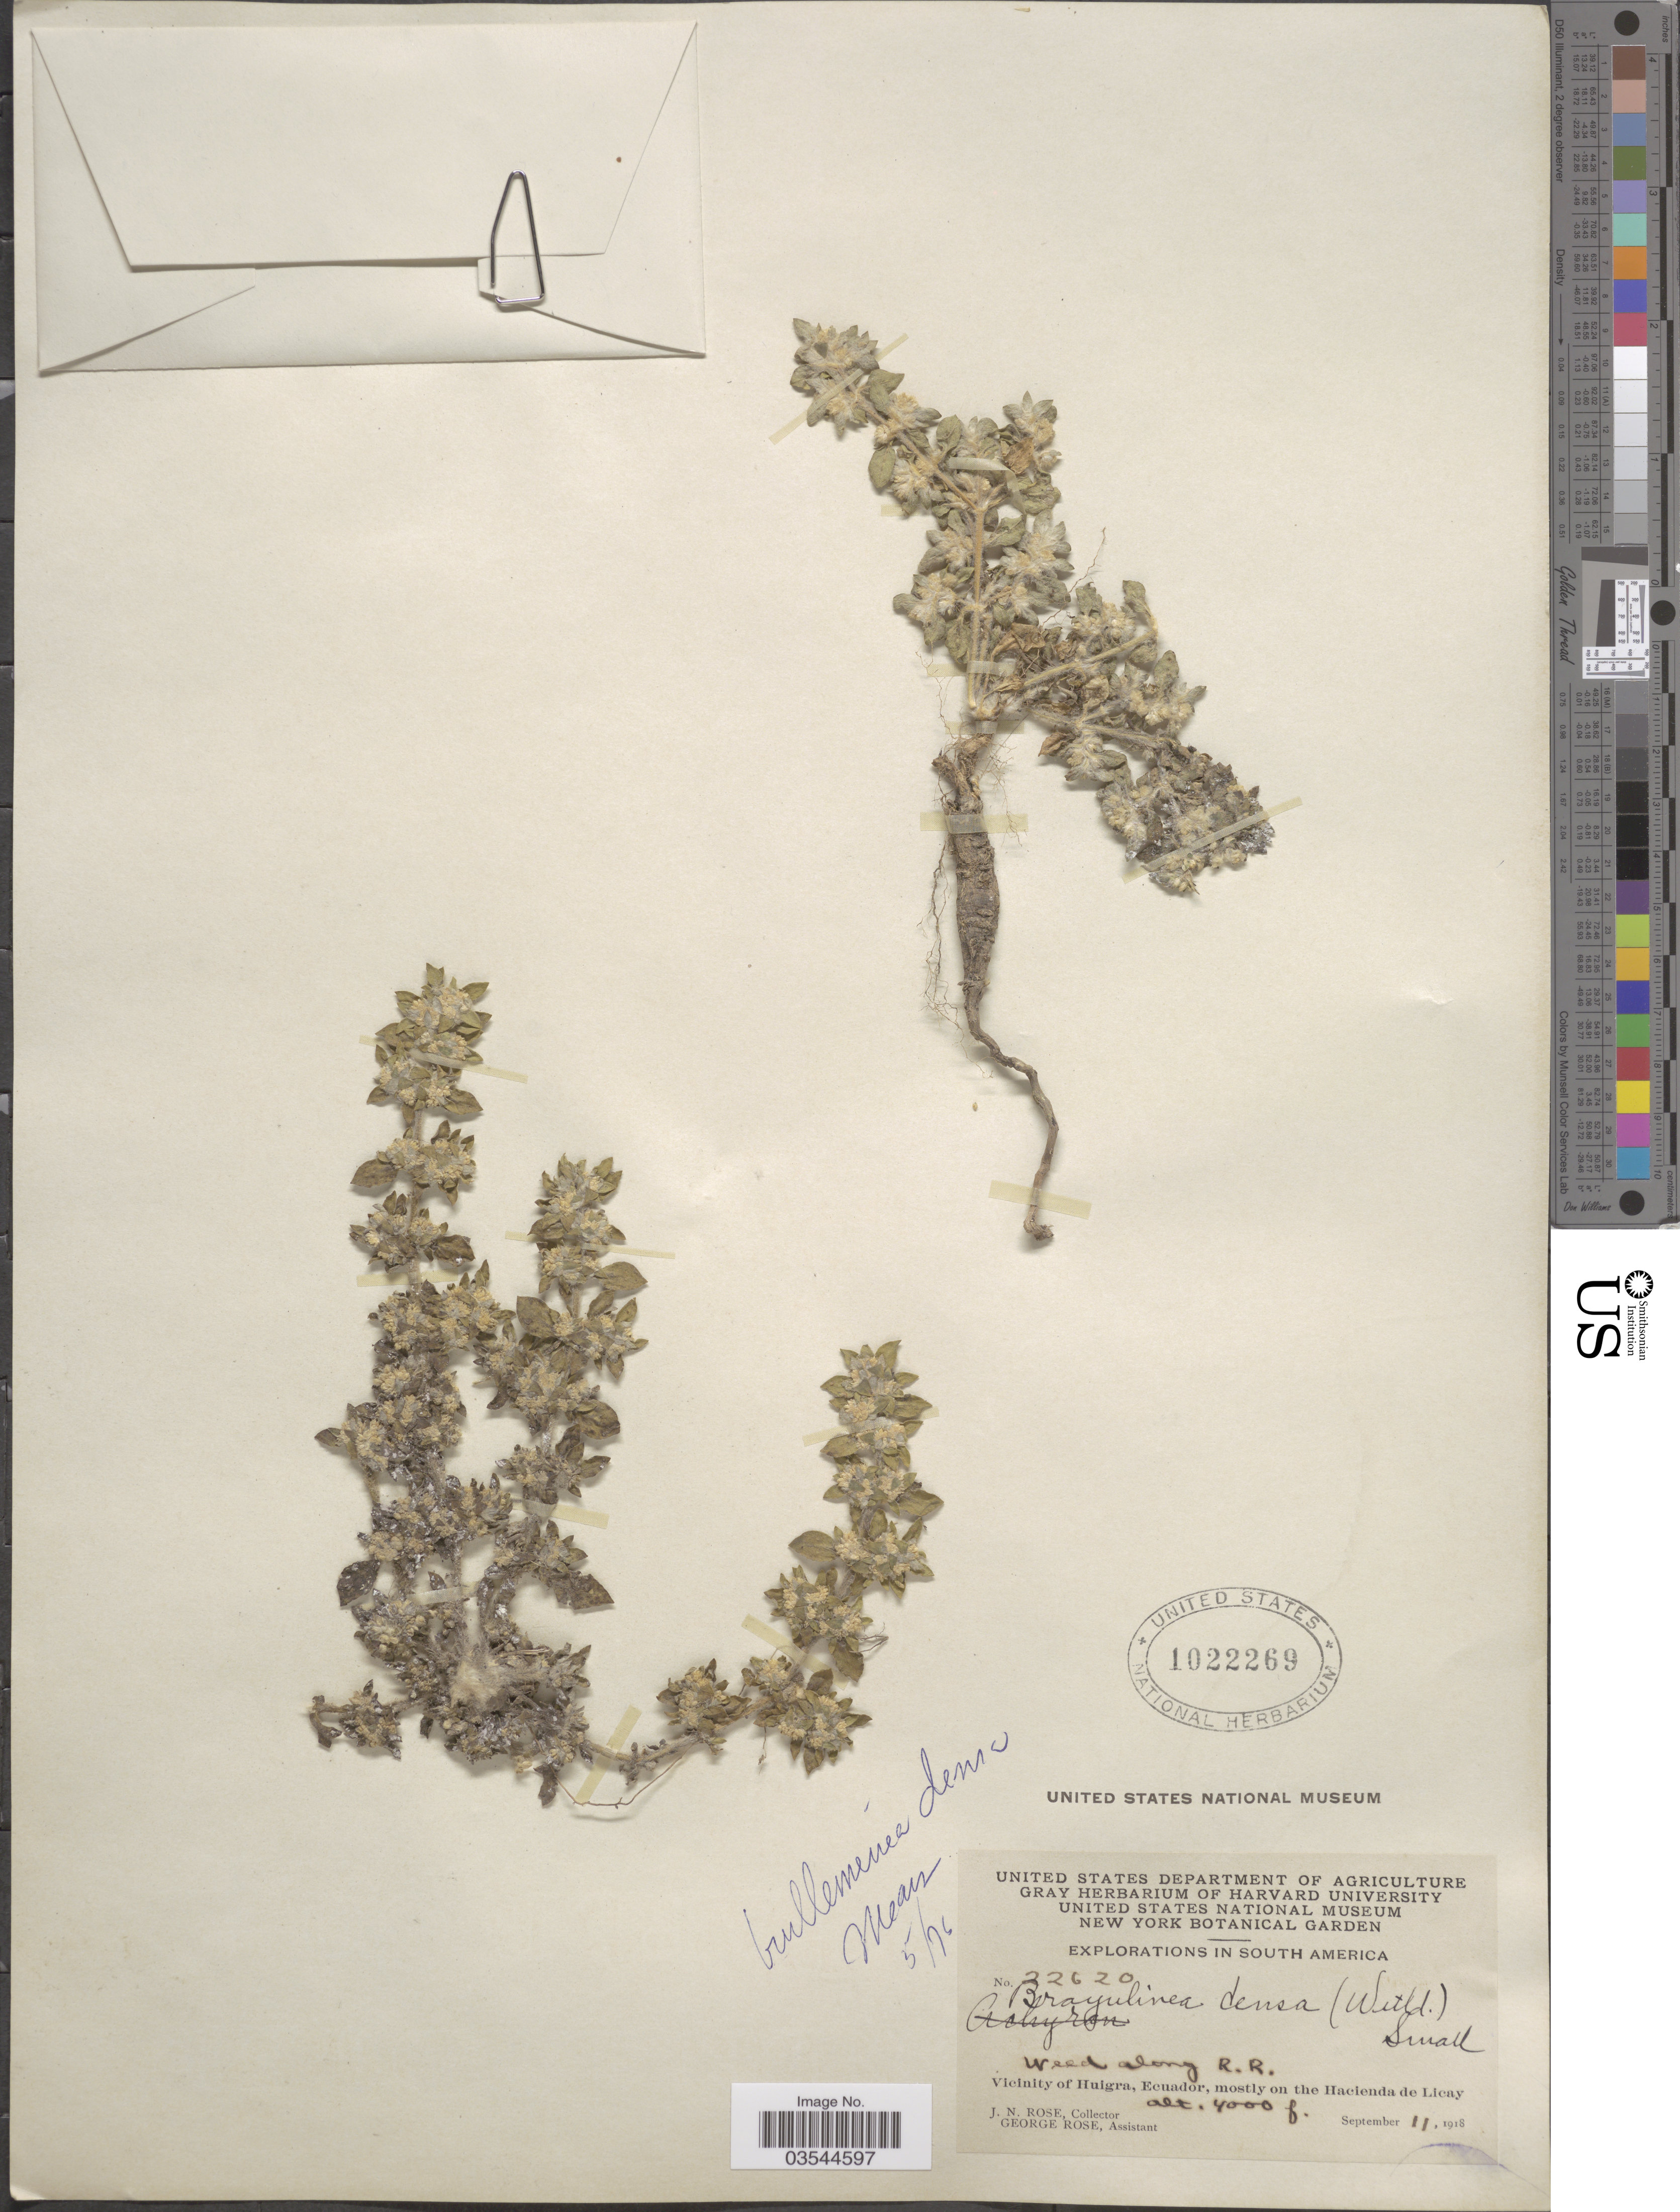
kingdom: Plantae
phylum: Tracheophyta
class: Magnoliopsida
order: Caryophyllales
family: Amaranthaceae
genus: Guilleminea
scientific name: Guilleminea densa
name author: (Humb. & Bonpl. ex Schult.) Moq.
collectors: J. N. Rose & G. Rose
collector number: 22620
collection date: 1918-09-11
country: Ecuador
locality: Along R. R. Vicinity of Huigra, mostly on the Hacienda de Licay.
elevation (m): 1219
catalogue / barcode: US 1022269